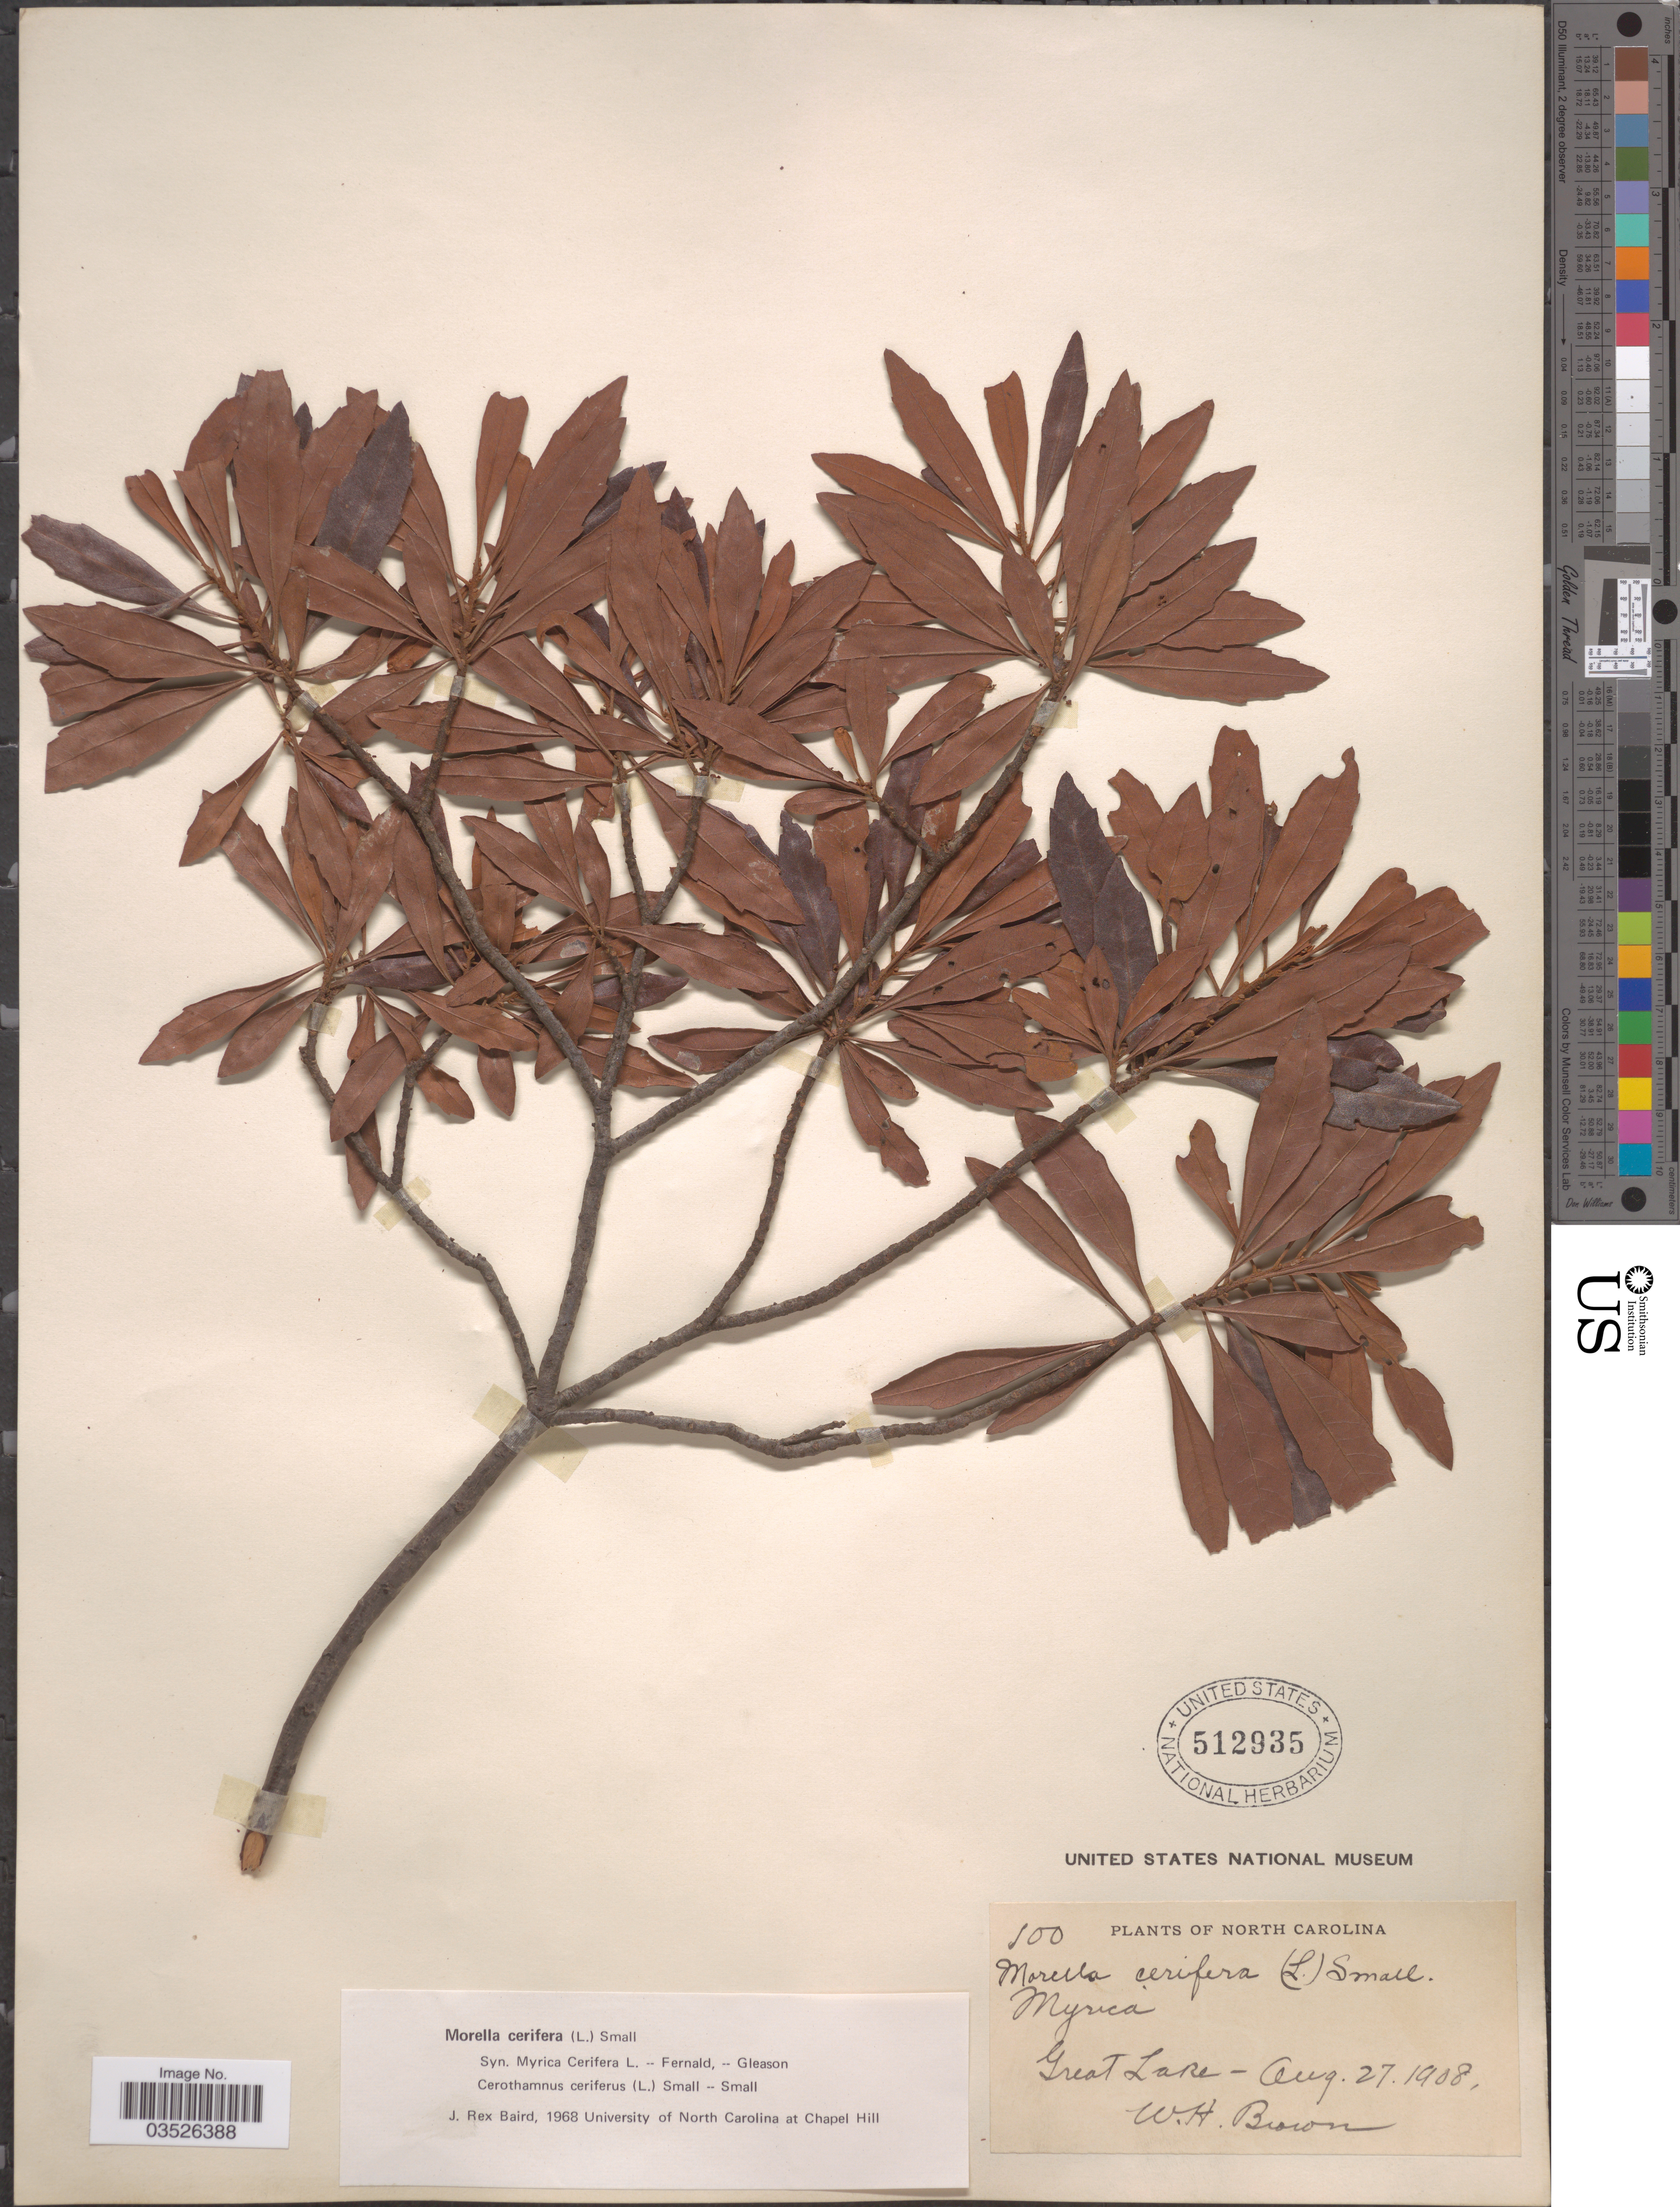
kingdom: Plantae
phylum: Tracheophyta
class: Magnoliopsida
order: Fagales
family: Myricaceae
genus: Morella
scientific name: Morella cerifera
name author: (L.) Small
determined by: Baird, James Rex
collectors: W. H. Brown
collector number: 100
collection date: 1908-08-27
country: United States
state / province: North Carolina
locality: Great Lake.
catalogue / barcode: US 512935